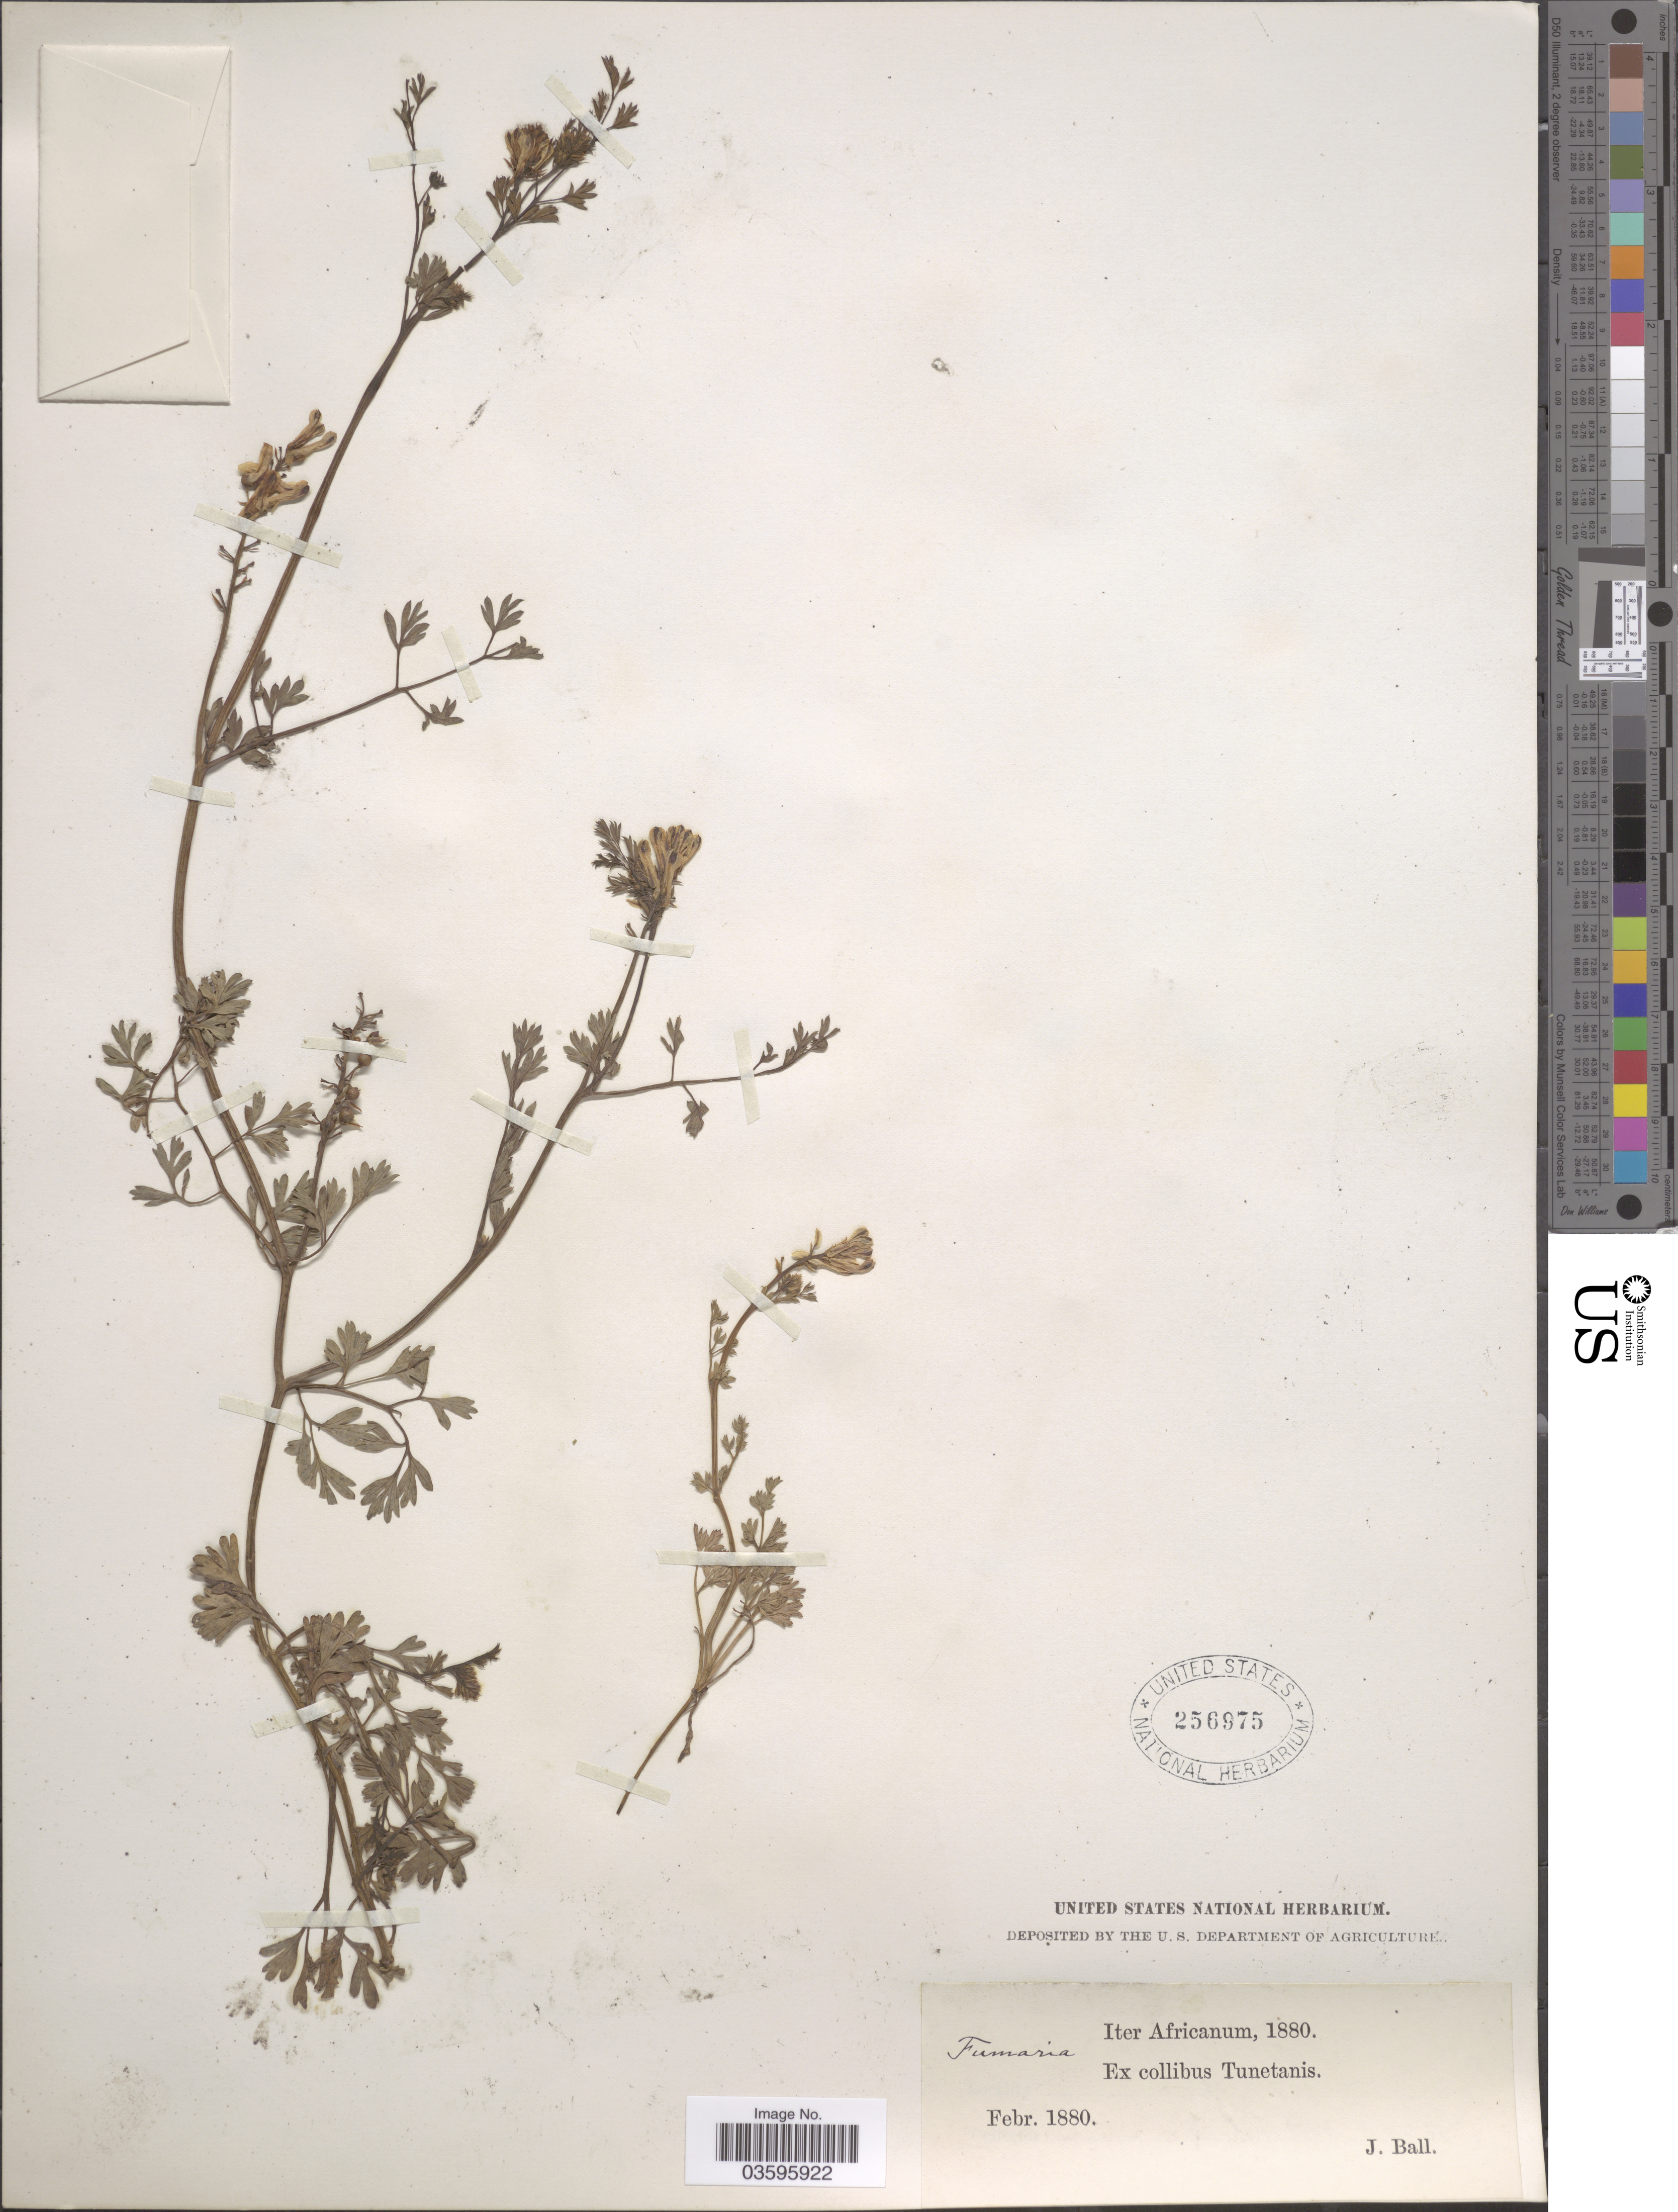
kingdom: Plantae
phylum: Tracheophyta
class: Magnoliopsida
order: Ranunculales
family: Papaveraceae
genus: Fumaria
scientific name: Fumaria sp.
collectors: J. Ball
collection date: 1880-02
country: Tunisia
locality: Iter Africanum. Ex collibus Tunetanis.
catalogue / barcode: US 256975